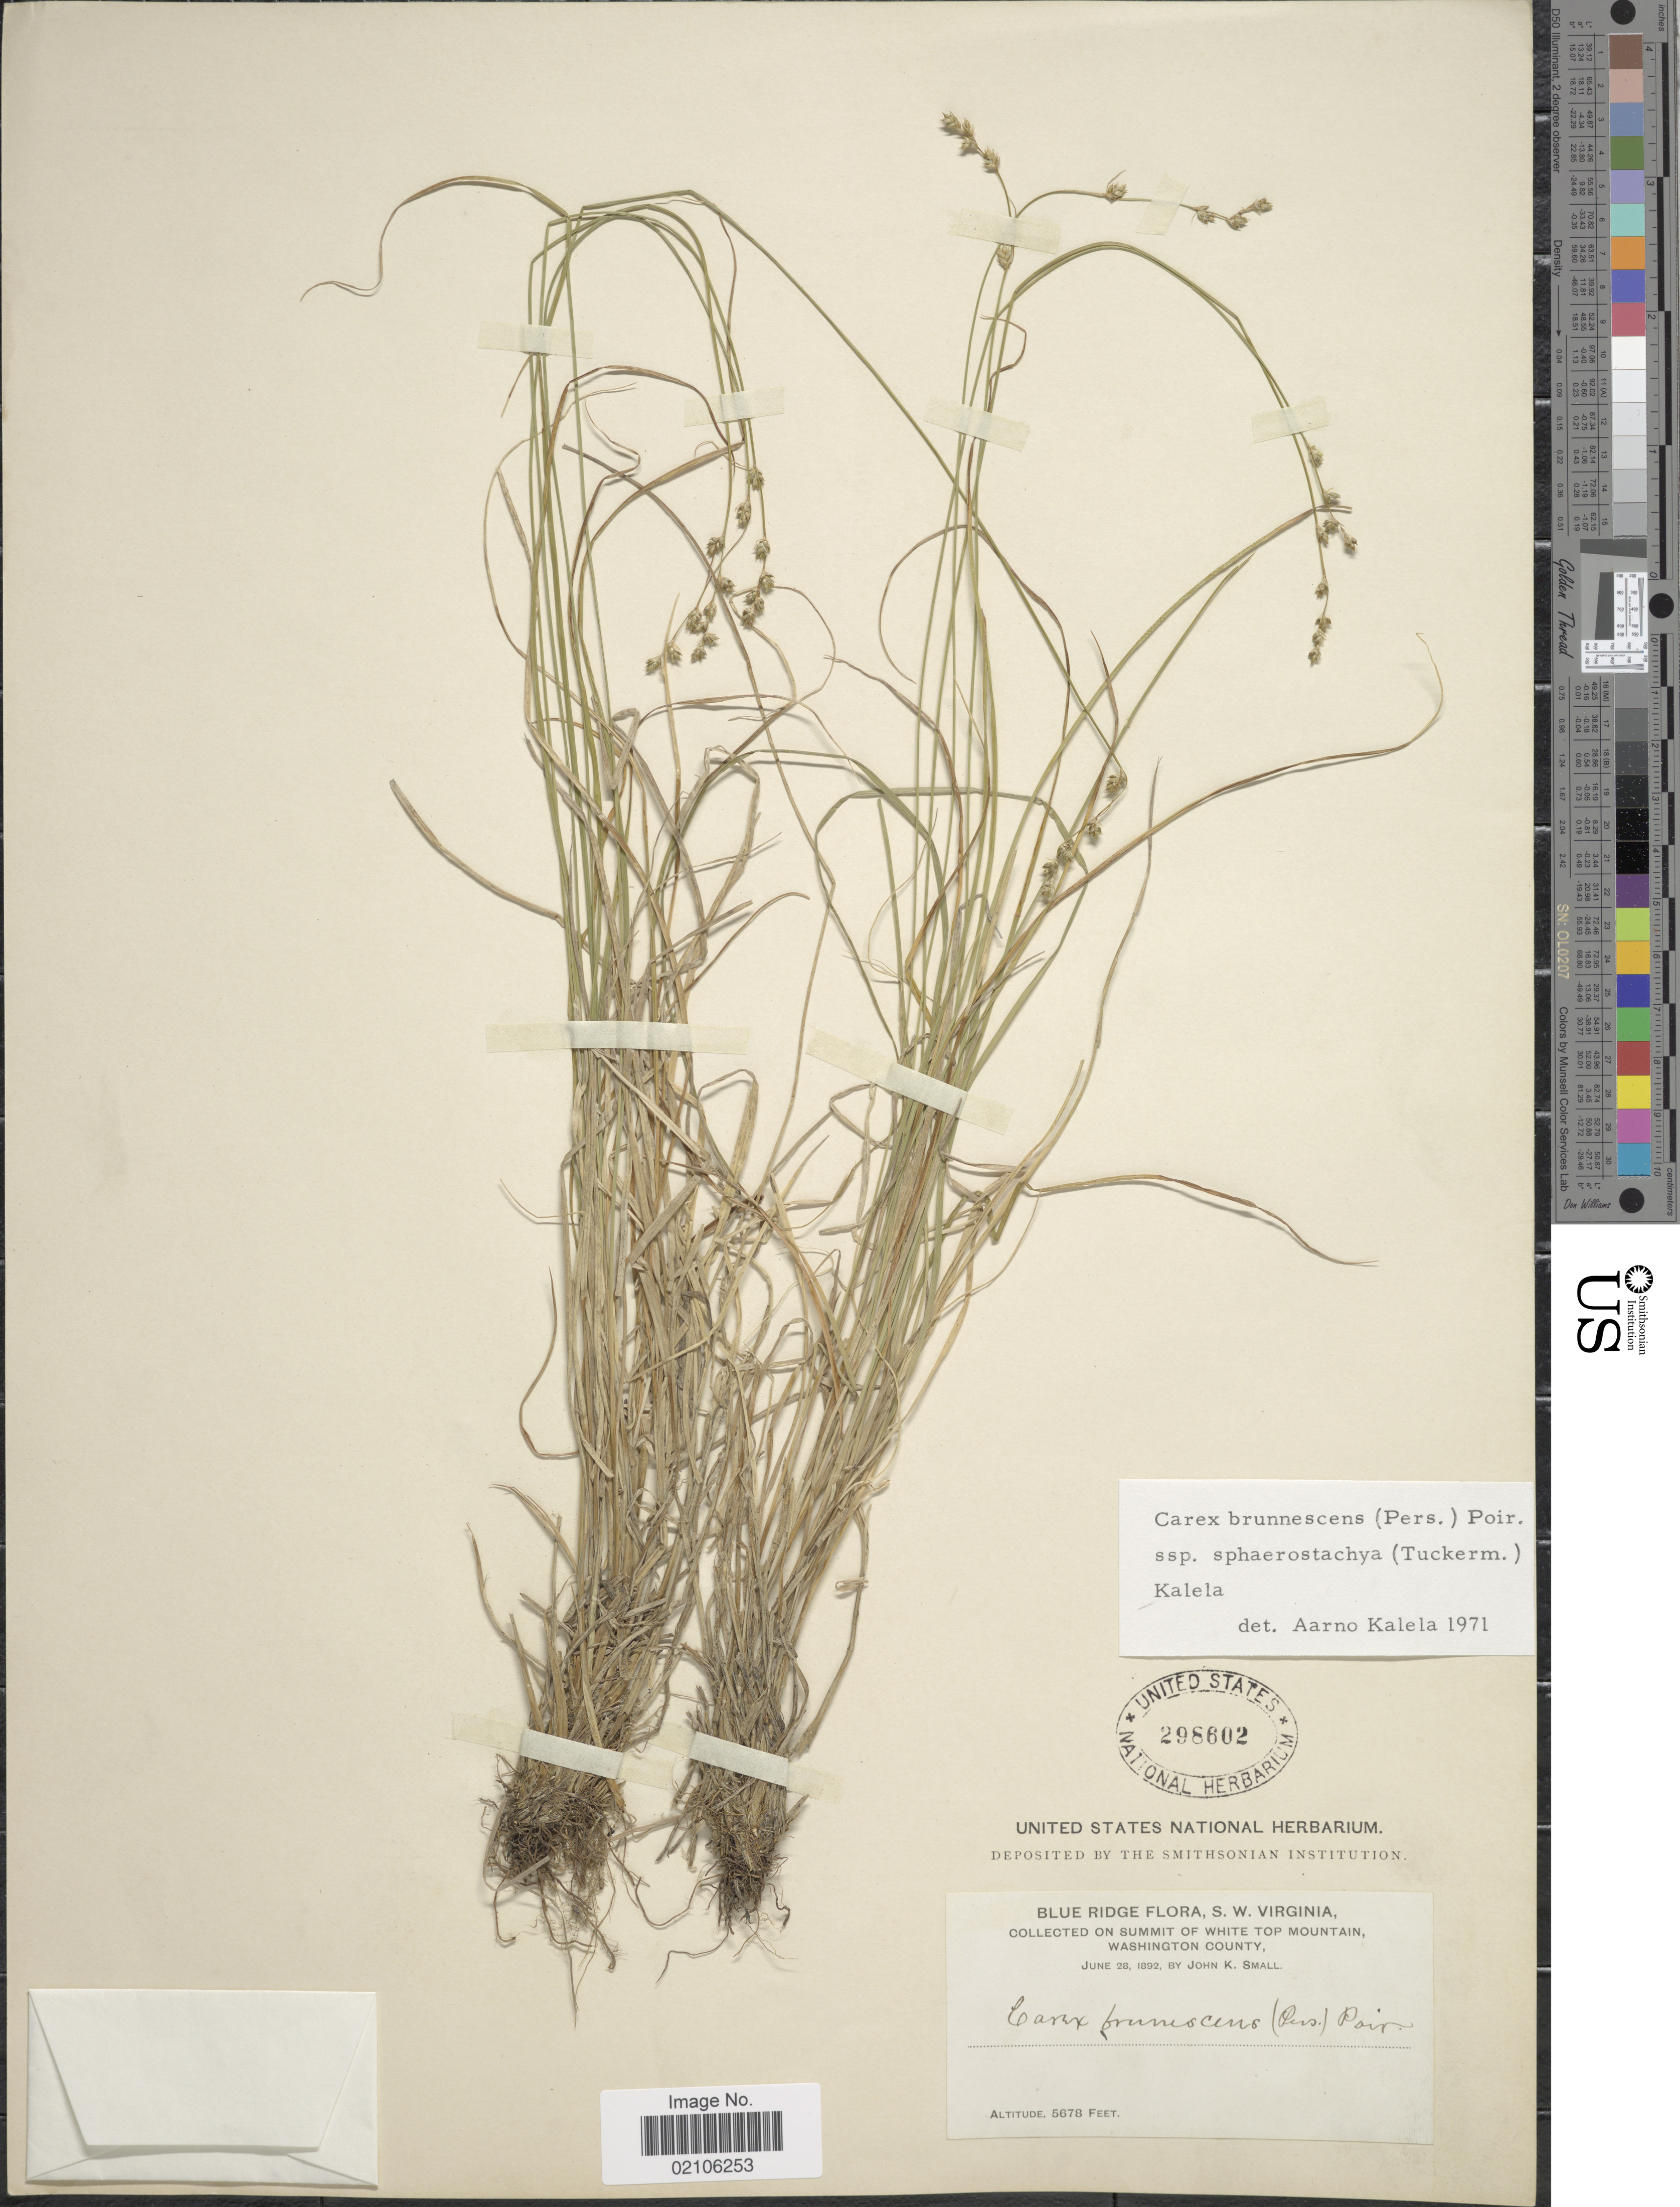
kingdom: Plantae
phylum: Tracheophyta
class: Liliopsida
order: Poales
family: Cyperaceae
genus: Carex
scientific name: Carex brunnescens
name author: (Pers.) Poir.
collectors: J. K. Small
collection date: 1892-06-28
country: United States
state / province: Virginia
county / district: Washington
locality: S.W. Virginia, summit of White Top Mountain, Washington County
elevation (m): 1731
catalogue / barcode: US 298602